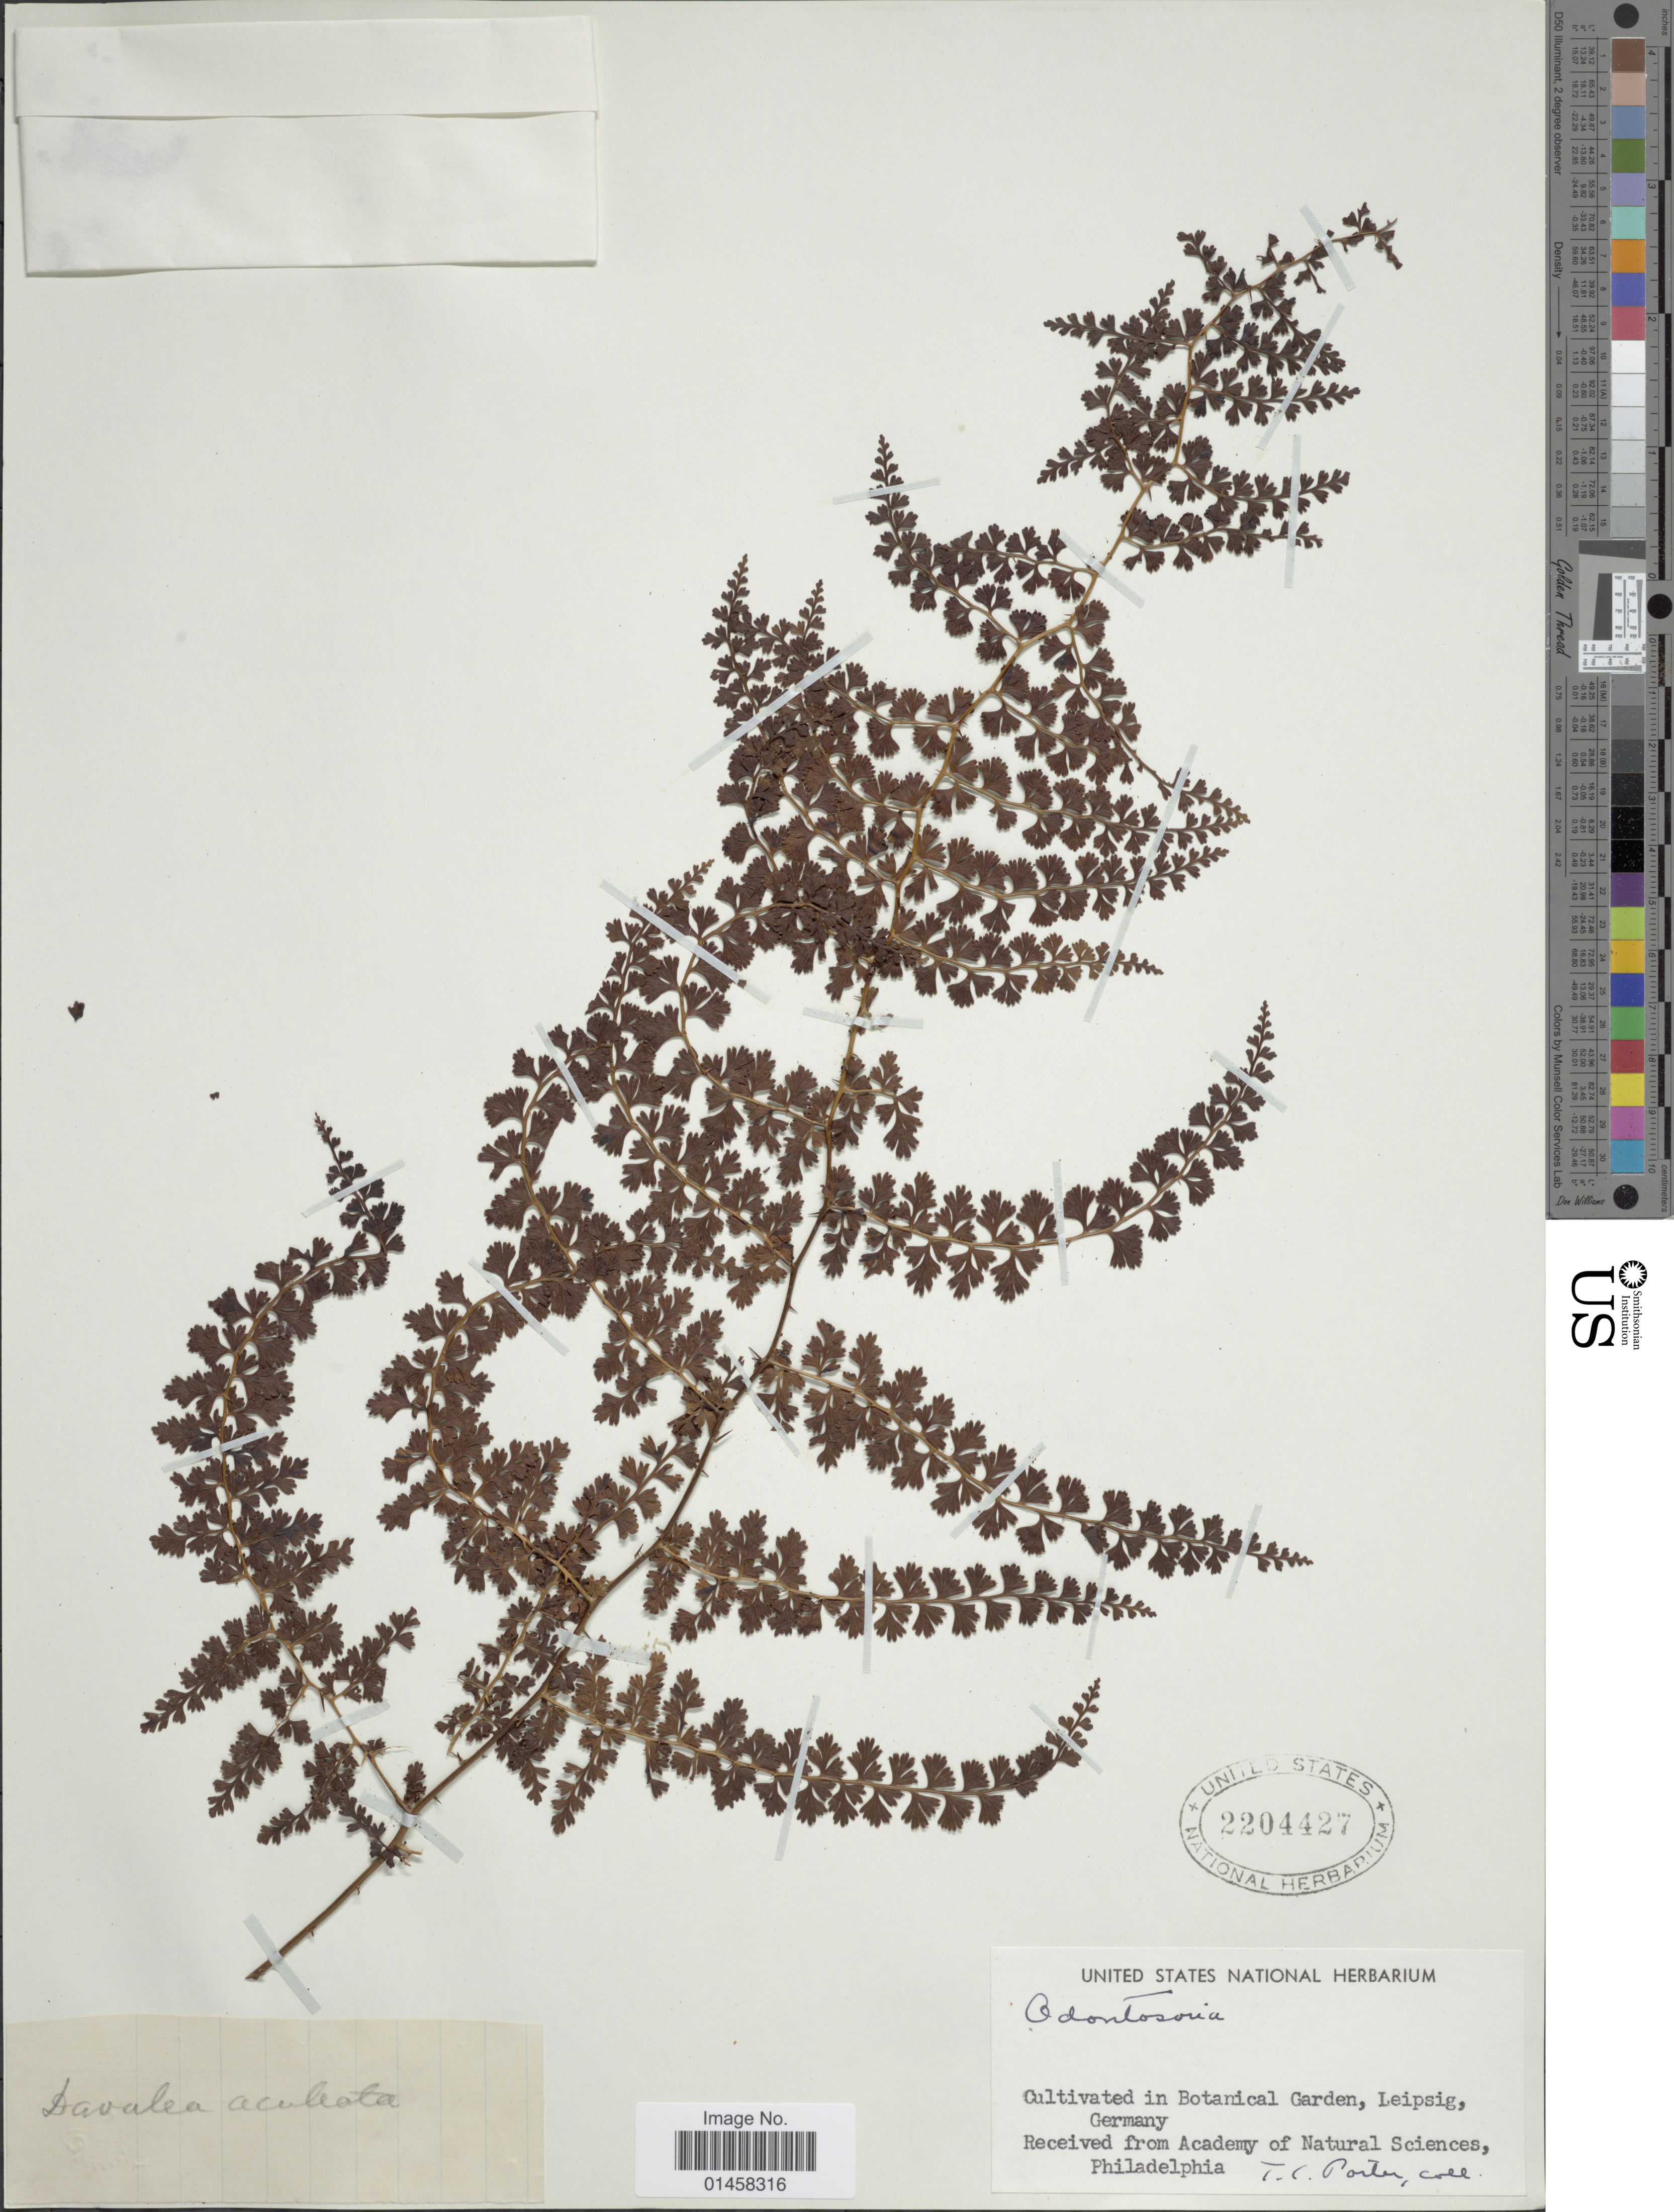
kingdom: Plantae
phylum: Tracheophyta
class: Polypodiopsida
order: Polypodiales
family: Lindsaeaceae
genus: Odontosoria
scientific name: Odontosoria aculeata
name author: (L.) J. Sm.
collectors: T. C. Porter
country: Germany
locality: In Botanical Garden, Leipsig, Germany.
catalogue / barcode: US 2204427